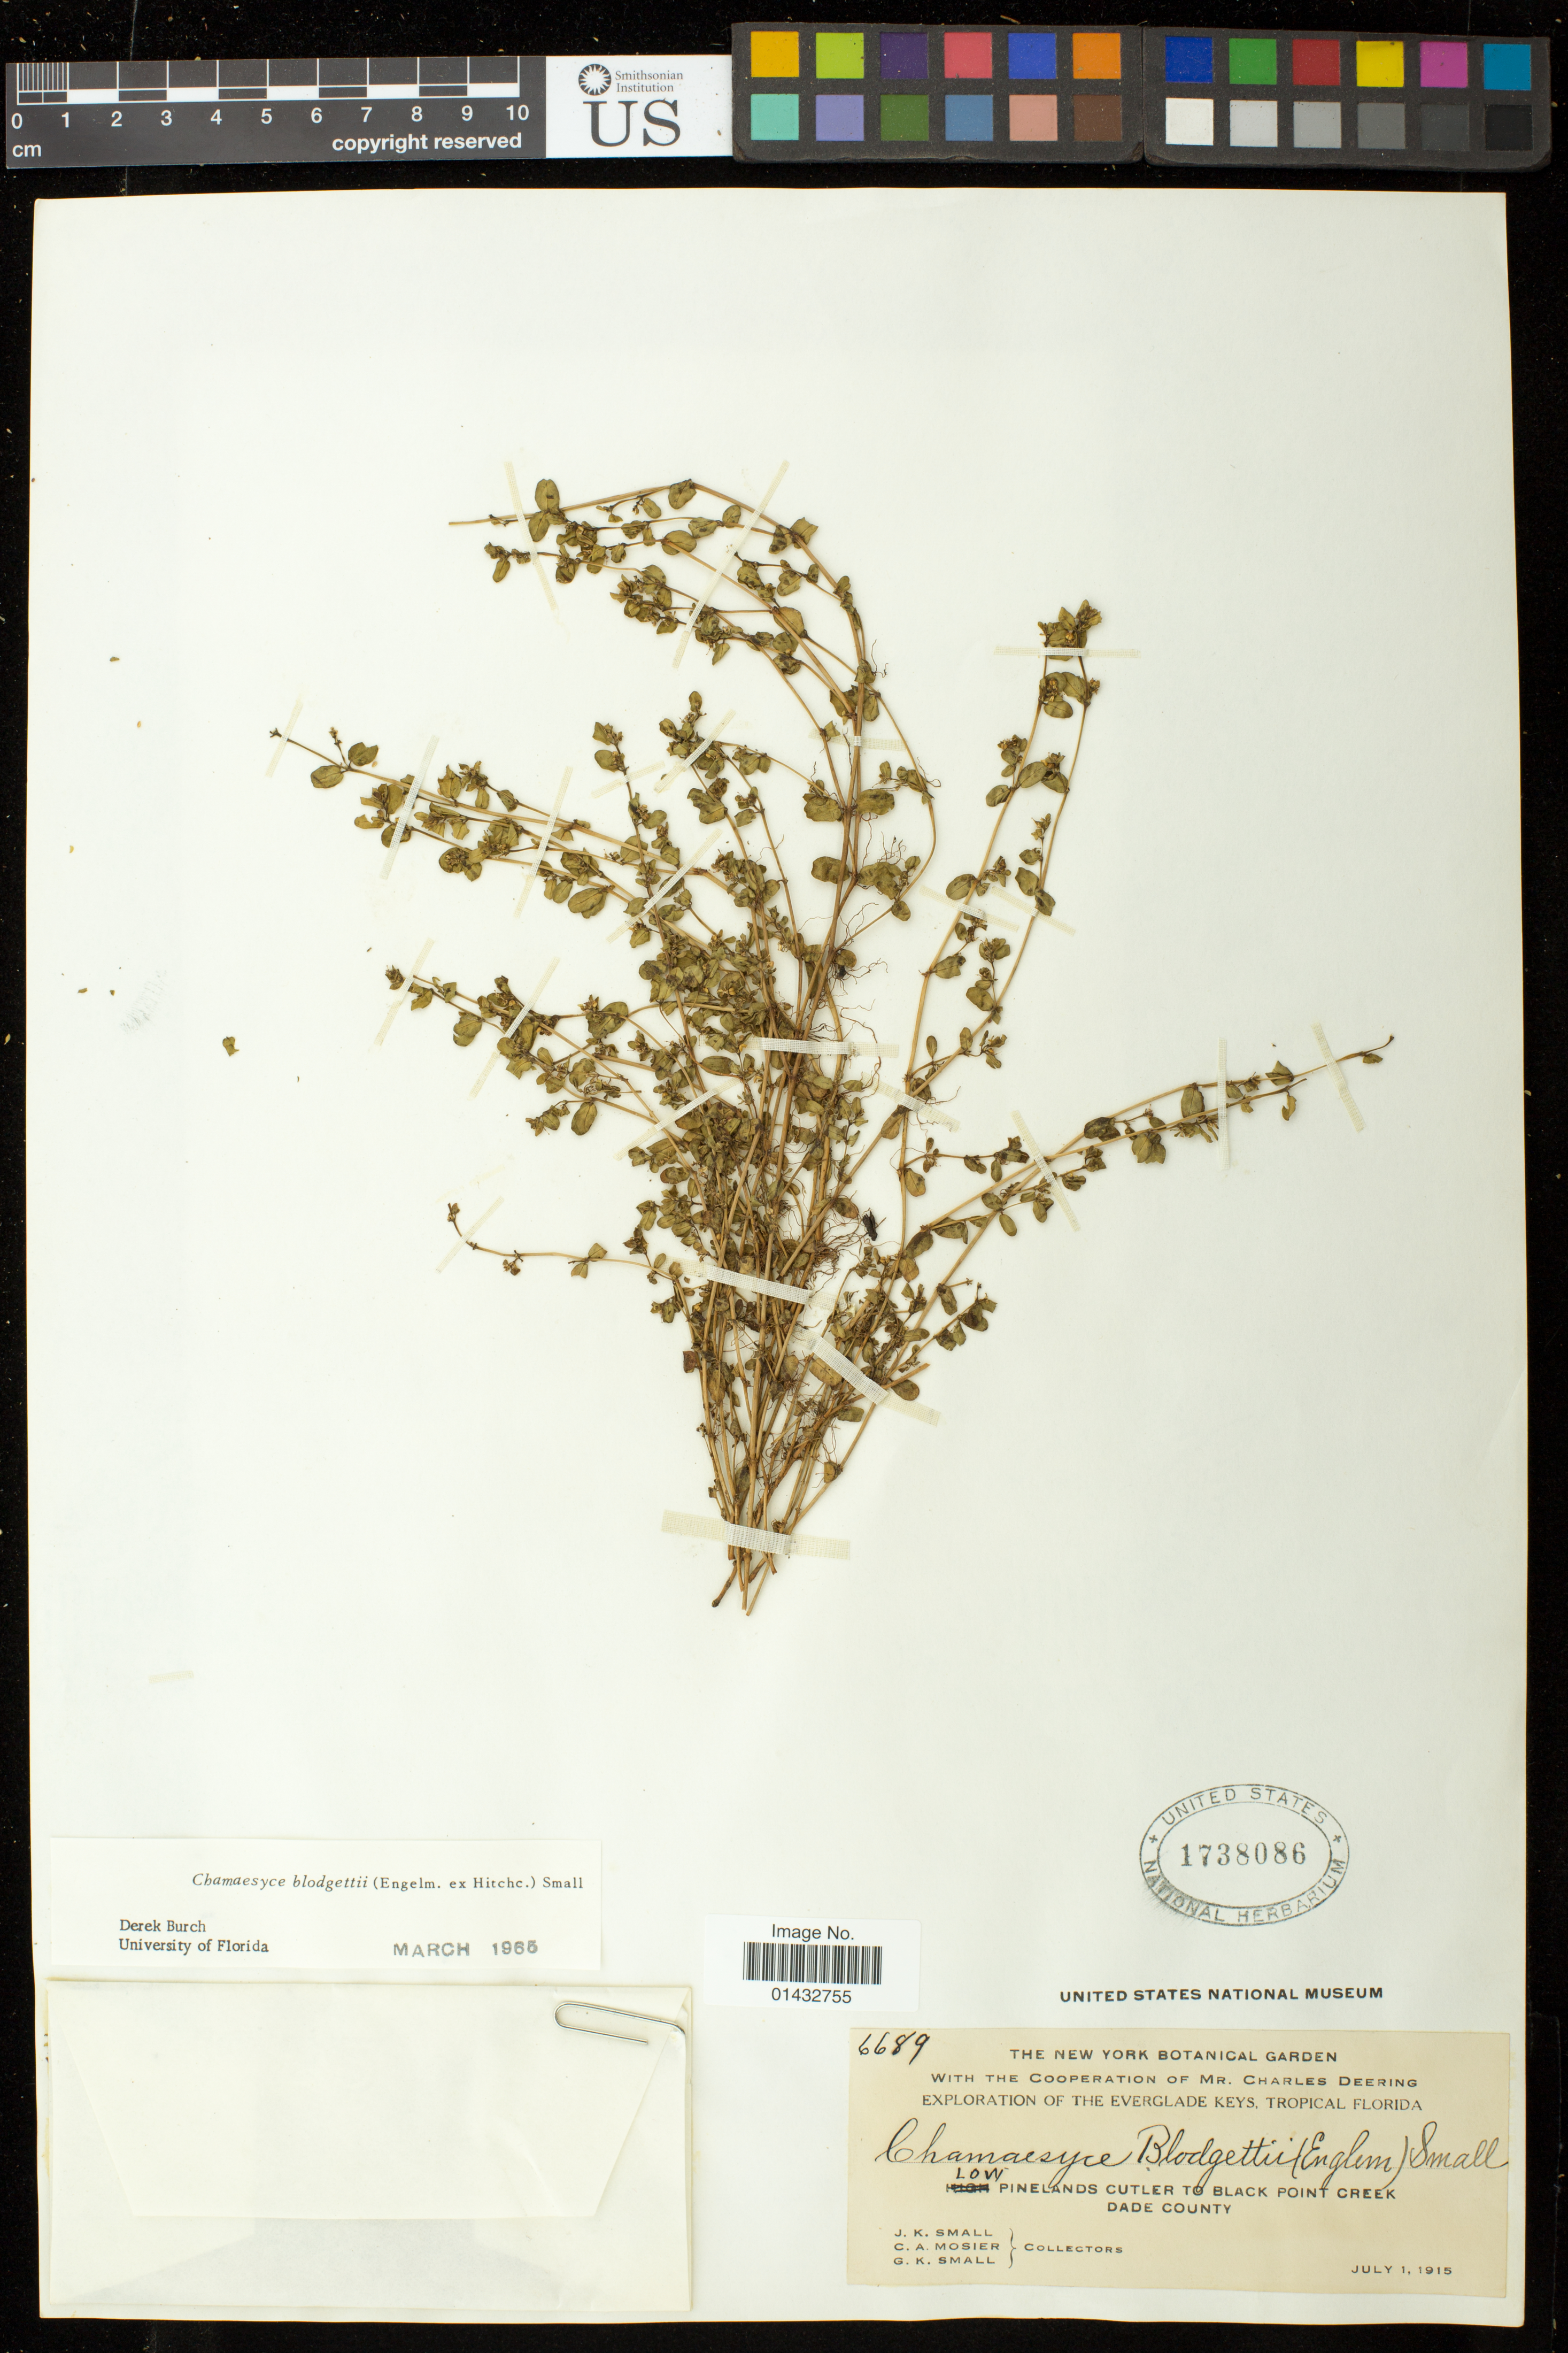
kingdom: Plantae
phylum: Tracheophyta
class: Magnoliopsida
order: Malpighiales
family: Euphorbiaceae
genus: Euphorbia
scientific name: Euphorbia blodgettii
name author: Engelm. ex Hitchc.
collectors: J. K. Small, C. A. Mosier & G. K. Small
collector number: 6689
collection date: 1915-07-01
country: United States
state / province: Florida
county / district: Miami-Dade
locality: Low Pinelands Cutler to Black Point Creek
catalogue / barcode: US 1738086